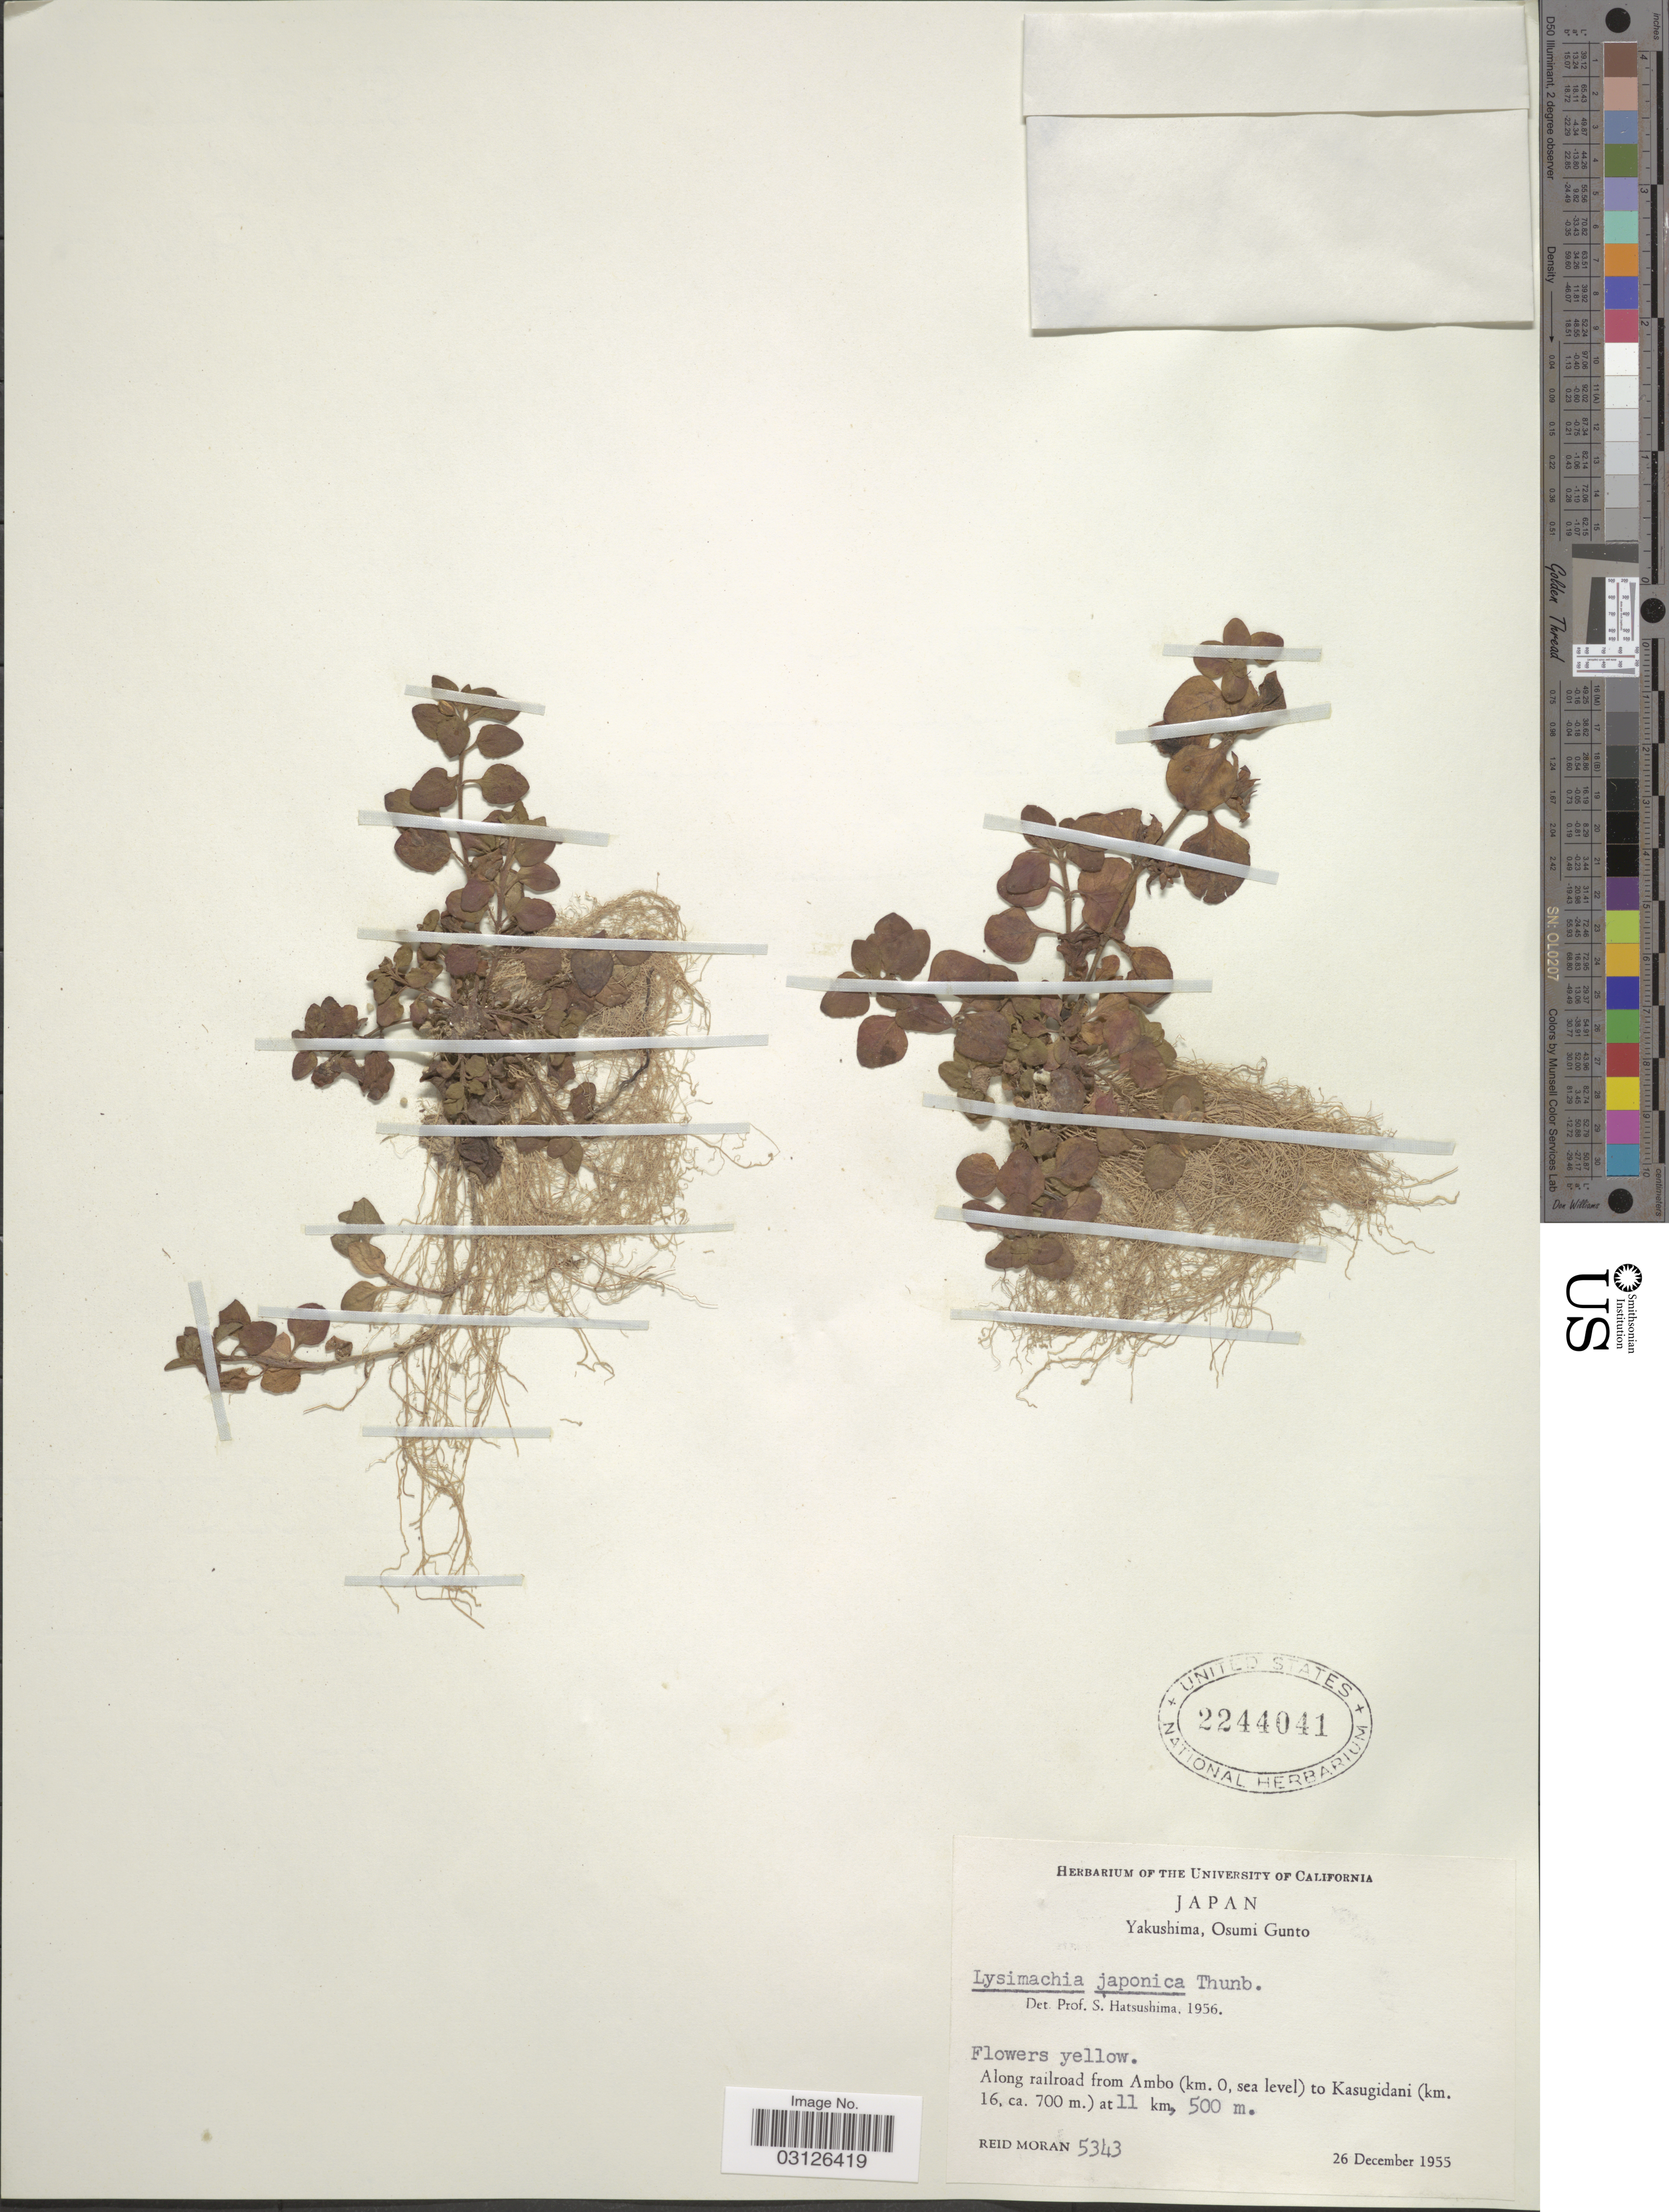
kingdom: Plantae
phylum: Tracheophyta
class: Magnoliopsida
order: Ericales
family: Primulaceae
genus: Lysimachia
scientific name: Lysimachia japonica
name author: Thunb.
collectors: R. V. Moran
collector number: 5343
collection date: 1955-12-26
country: Japan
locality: Yakushima, Osumi Gunto. Along railroad from Ambo (km. 0, sea level) to Kasugidani (km. 16, ca. 700 m) at 11 km.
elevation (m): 500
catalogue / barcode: US 2244041